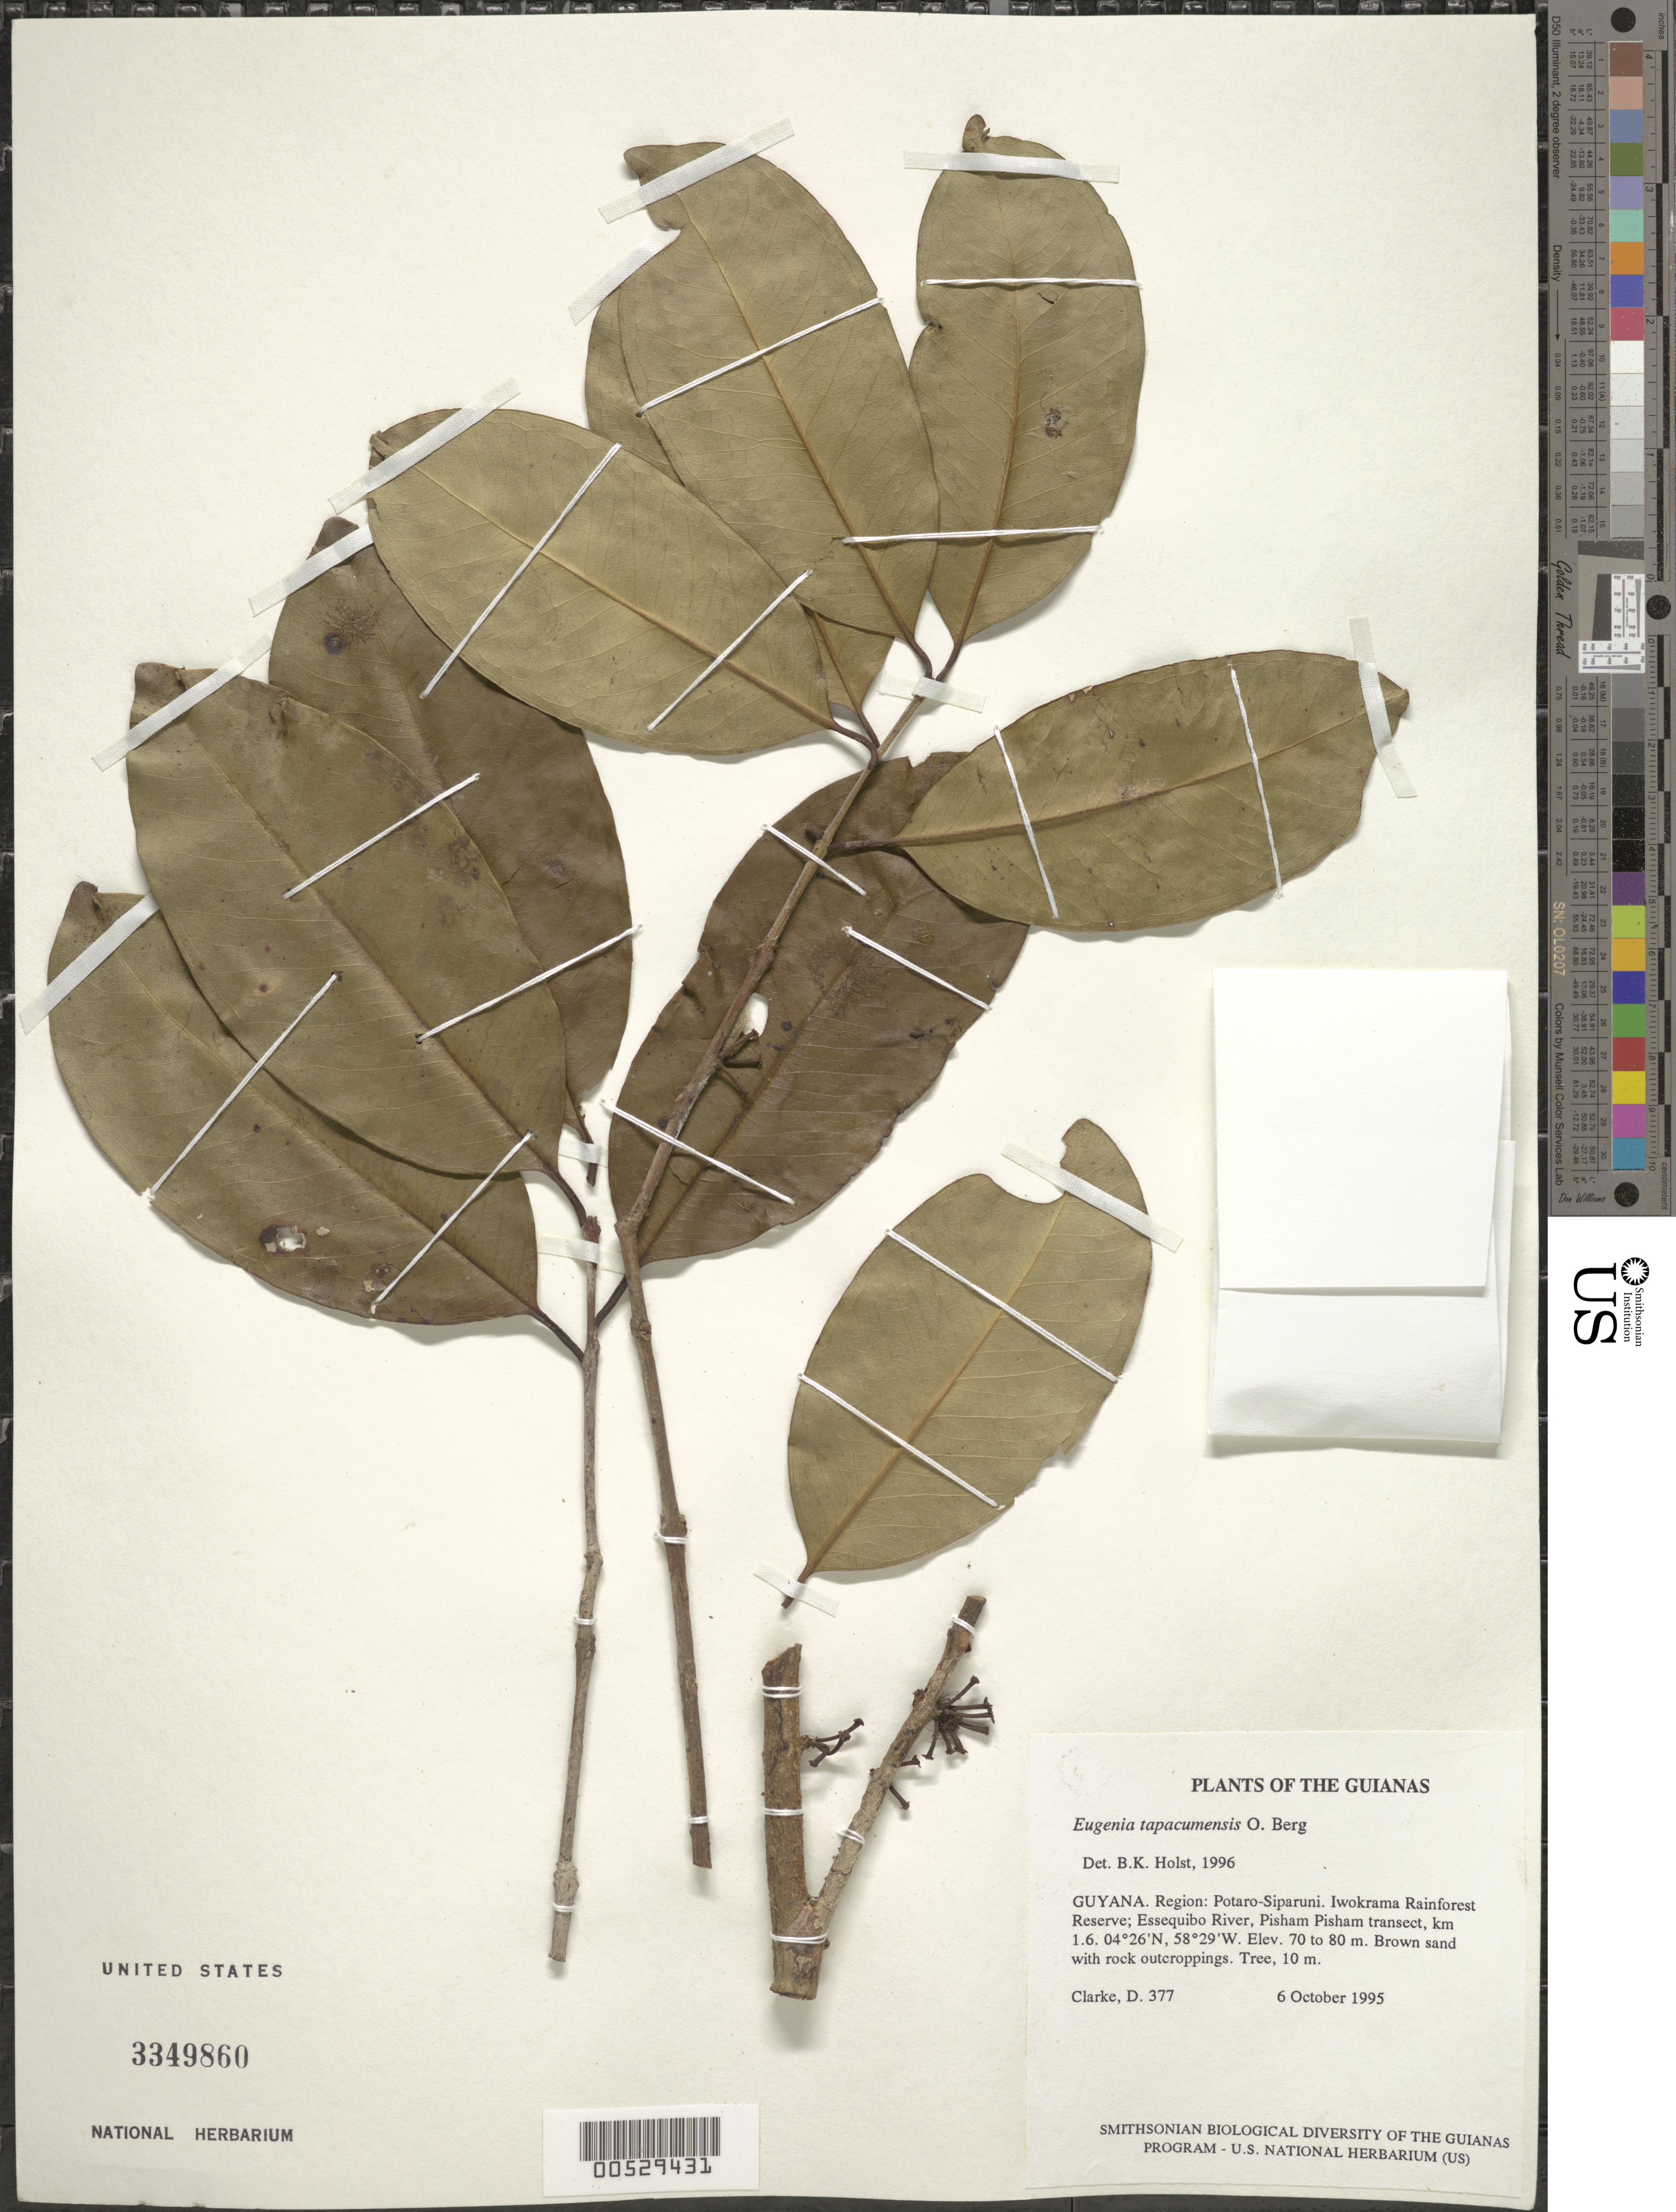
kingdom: Plantae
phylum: Tracheophyta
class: Magnoliopsida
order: Myrtales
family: Myrtaceae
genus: Eugenia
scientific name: Eugenia stictopetala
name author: DC.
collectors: H. D. Clarke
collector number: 377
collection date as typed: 6 October 1995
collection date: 1995-10-06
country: Guyana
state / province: Potaro-Siparuni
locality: Iwokrama Rainforest Reserve; Essequibo River, Pisham Pisham transect, km 1.6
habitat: Brown sand with rock outcroppings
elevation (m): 70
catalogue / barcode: US 3349860